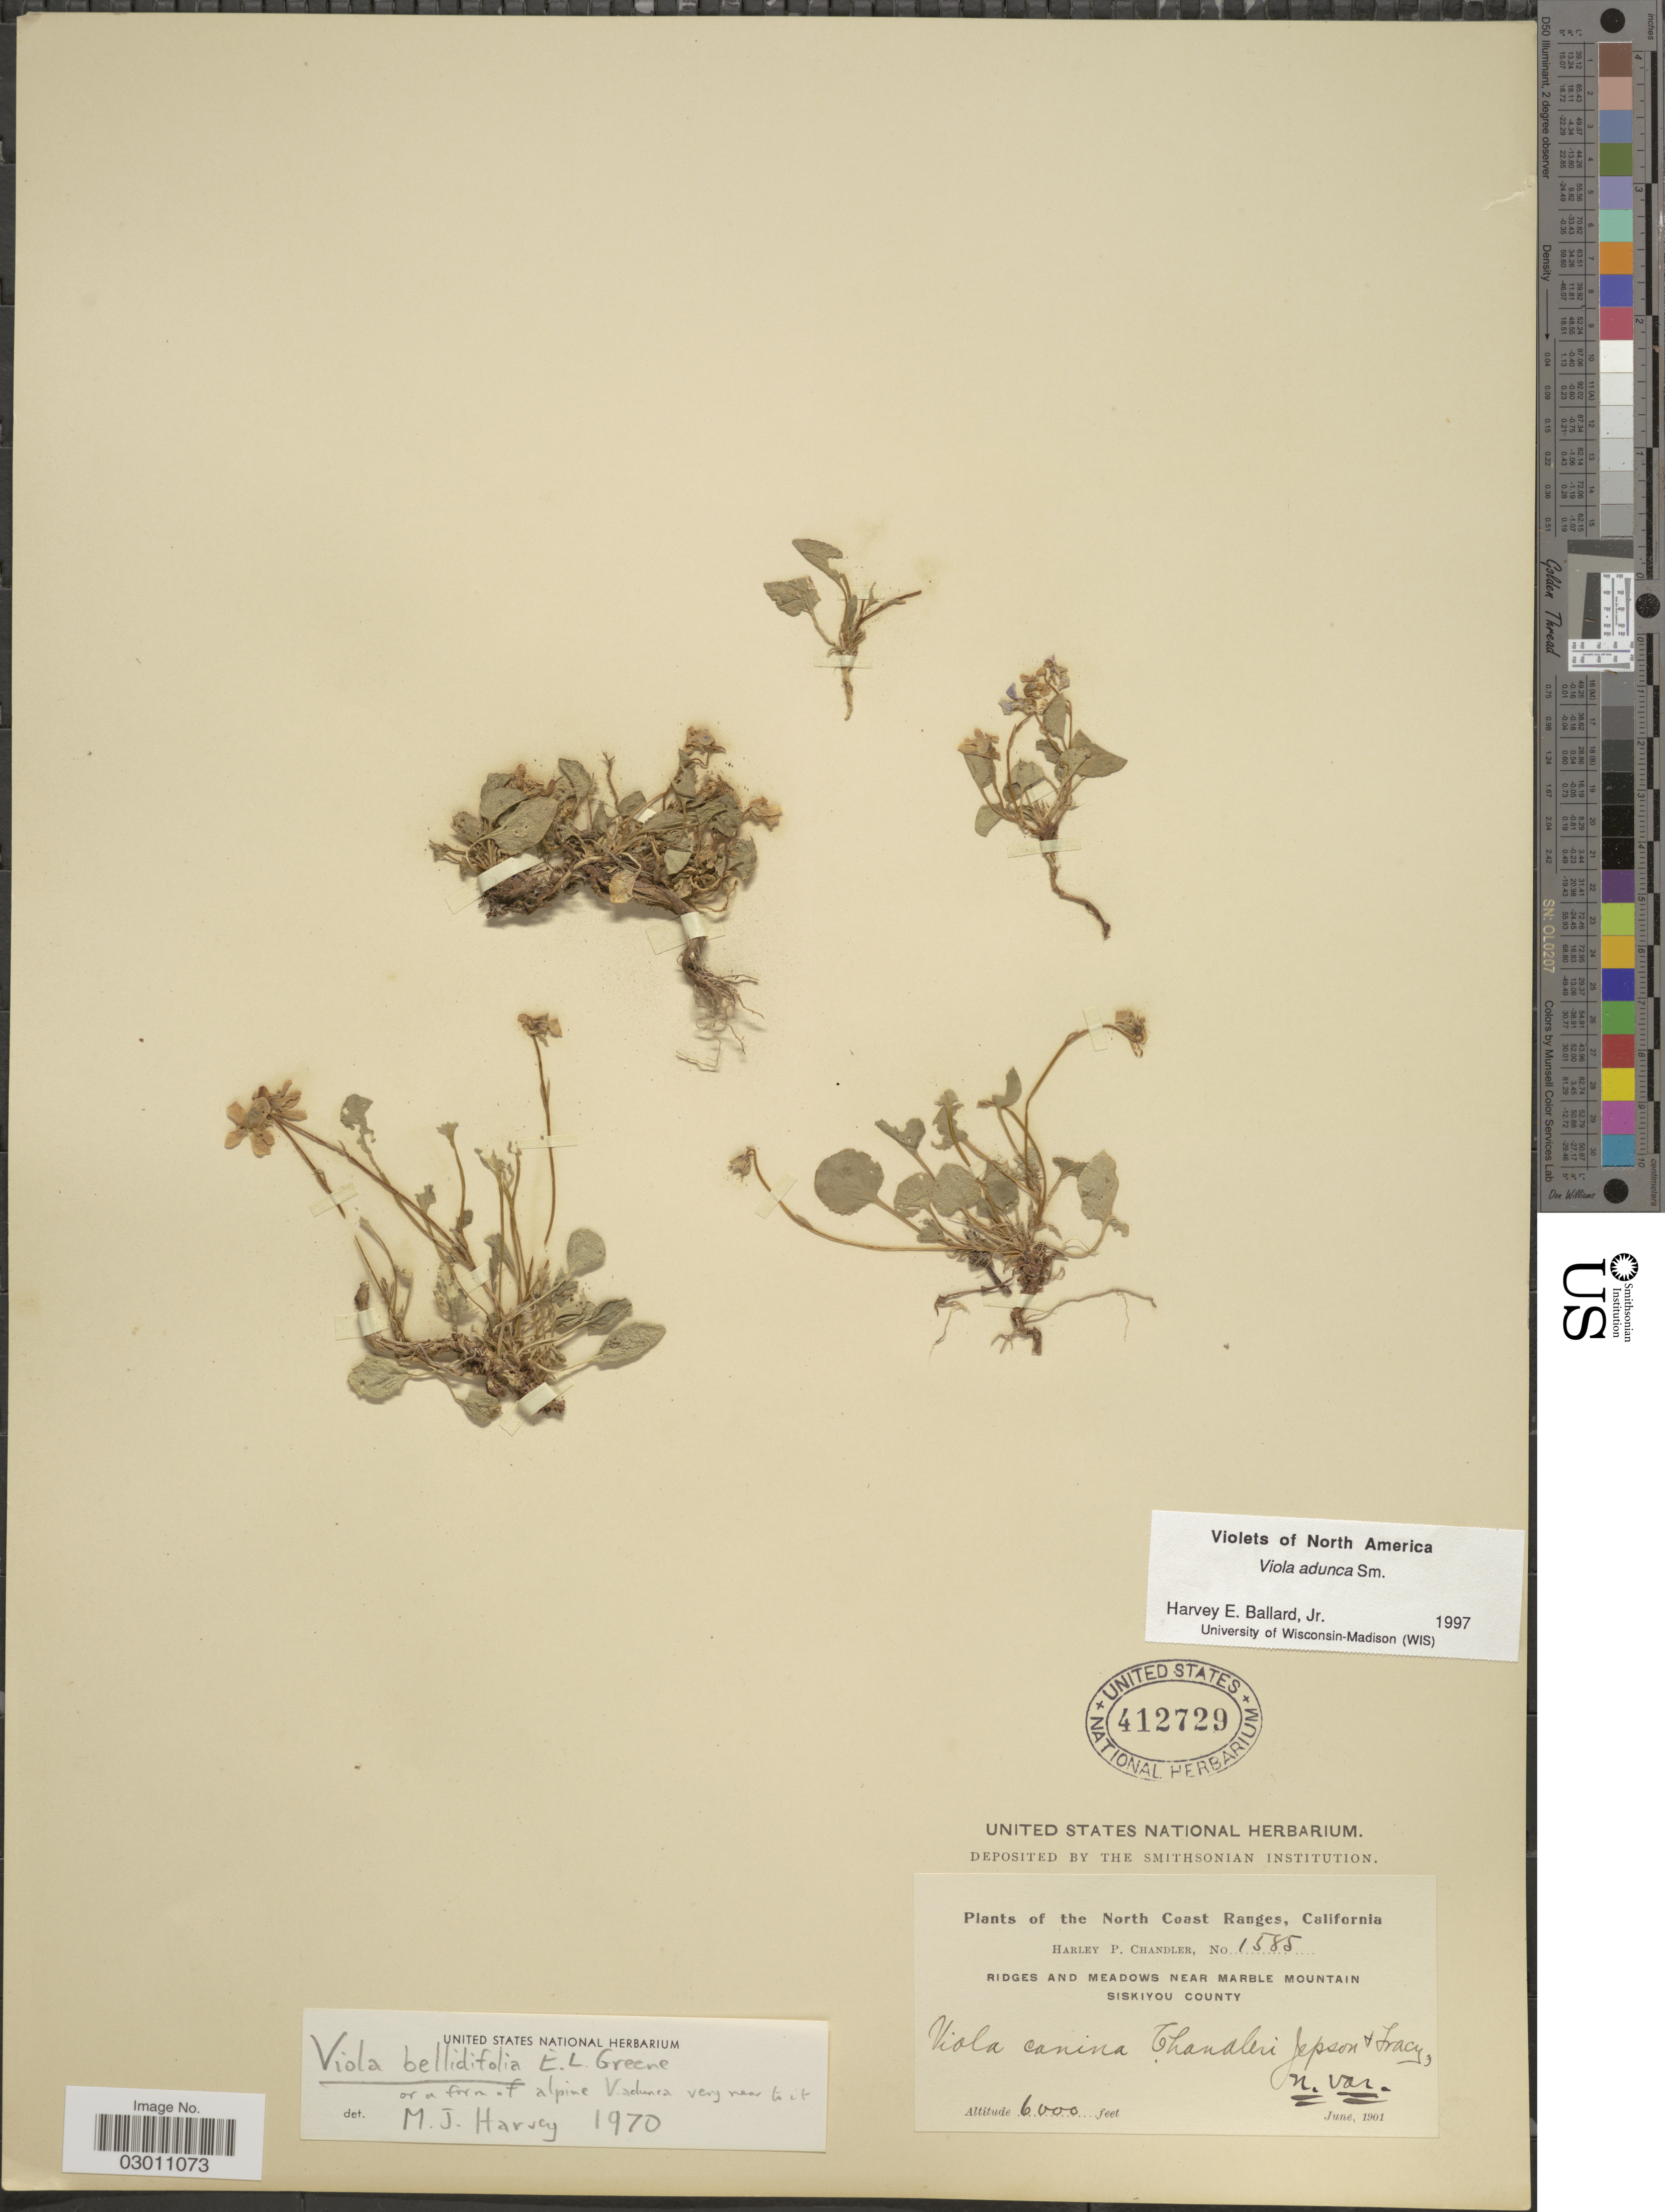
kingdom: Plantae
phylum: Tracheophyta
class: Magnoliopsida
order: Malpighiales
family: Violaceae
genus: Viola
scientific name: Viola adunca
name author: Sm.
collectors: H. Chandler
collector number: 1585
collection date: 1901-06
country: United States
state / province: California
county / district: Siskiyou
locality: The North Coast Ranges. Ridges and meadows near Marble Mountain. Siskiyou County.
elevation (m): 1829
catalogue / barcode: US 412729